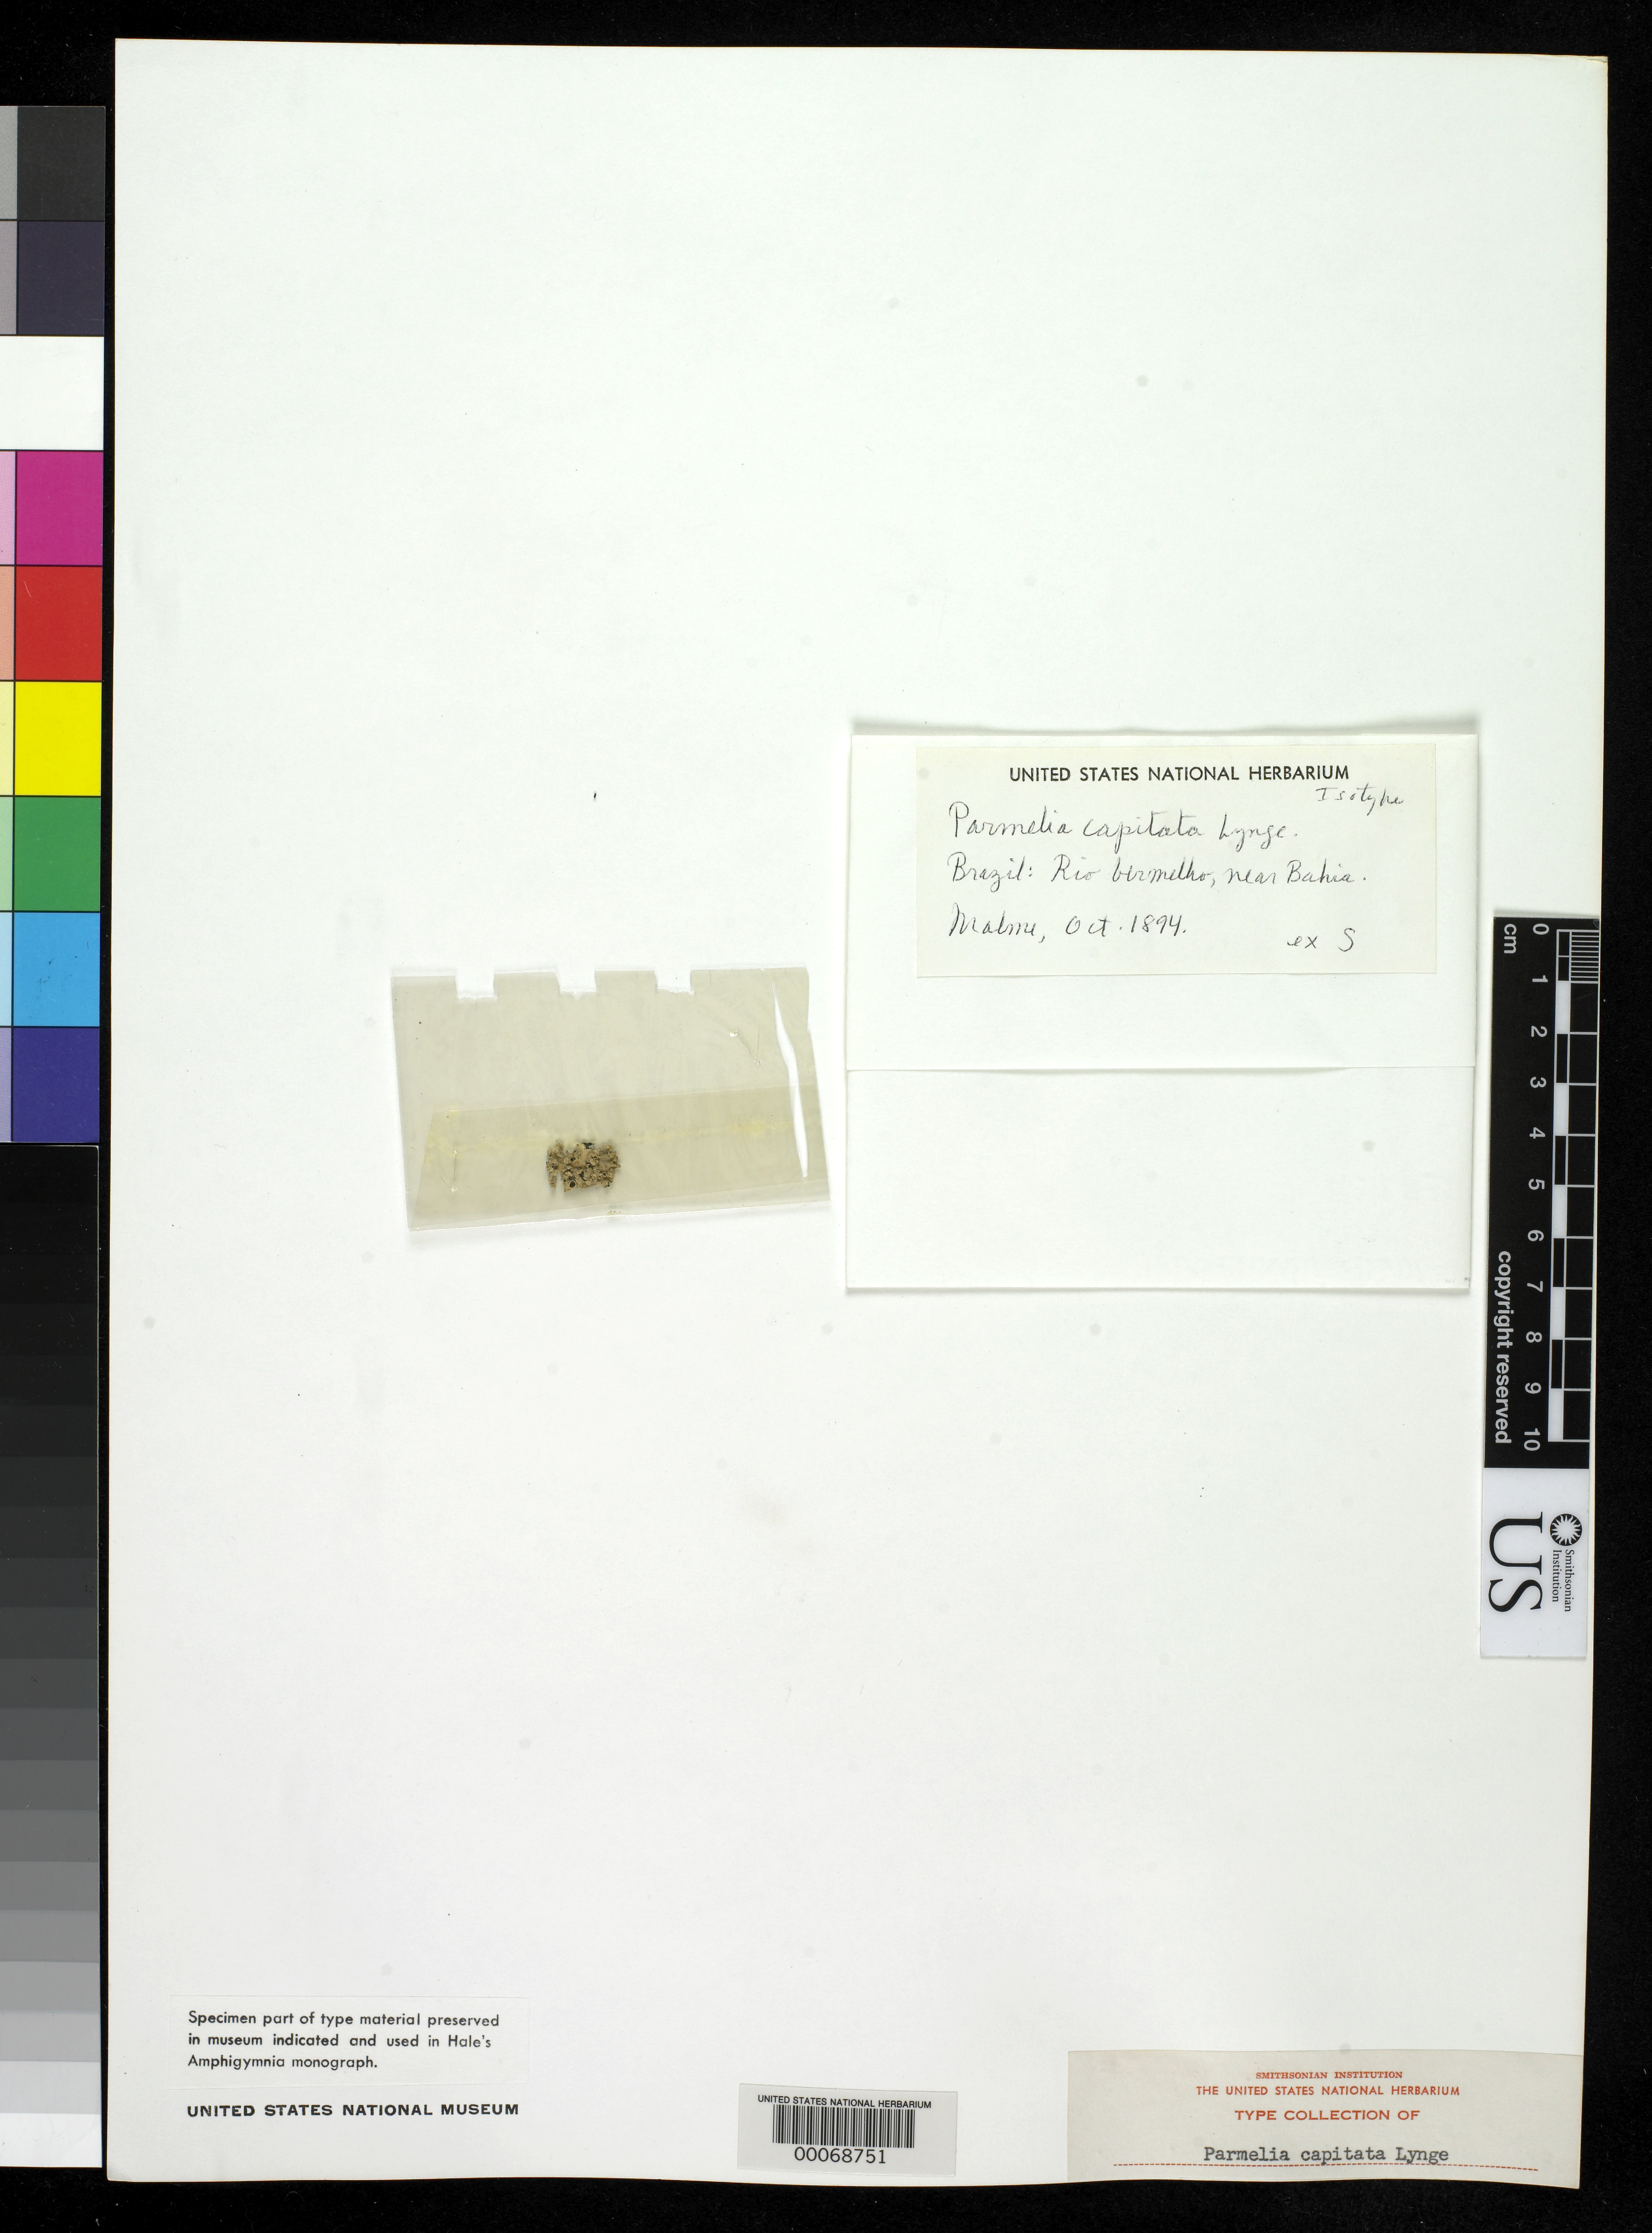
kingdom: Fungi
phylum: Ascomycota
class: Lecanoromycetes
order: Lecanorales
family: Parmeliaceae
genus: Parmelia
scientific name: Parmelia capitata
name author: Lynge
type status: Type Fragment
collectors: G. O. A. Malme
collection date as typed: Oct 1894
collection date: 1894-10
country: Brazil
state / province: Bahia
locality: Rio Virmelho, near Bahia.